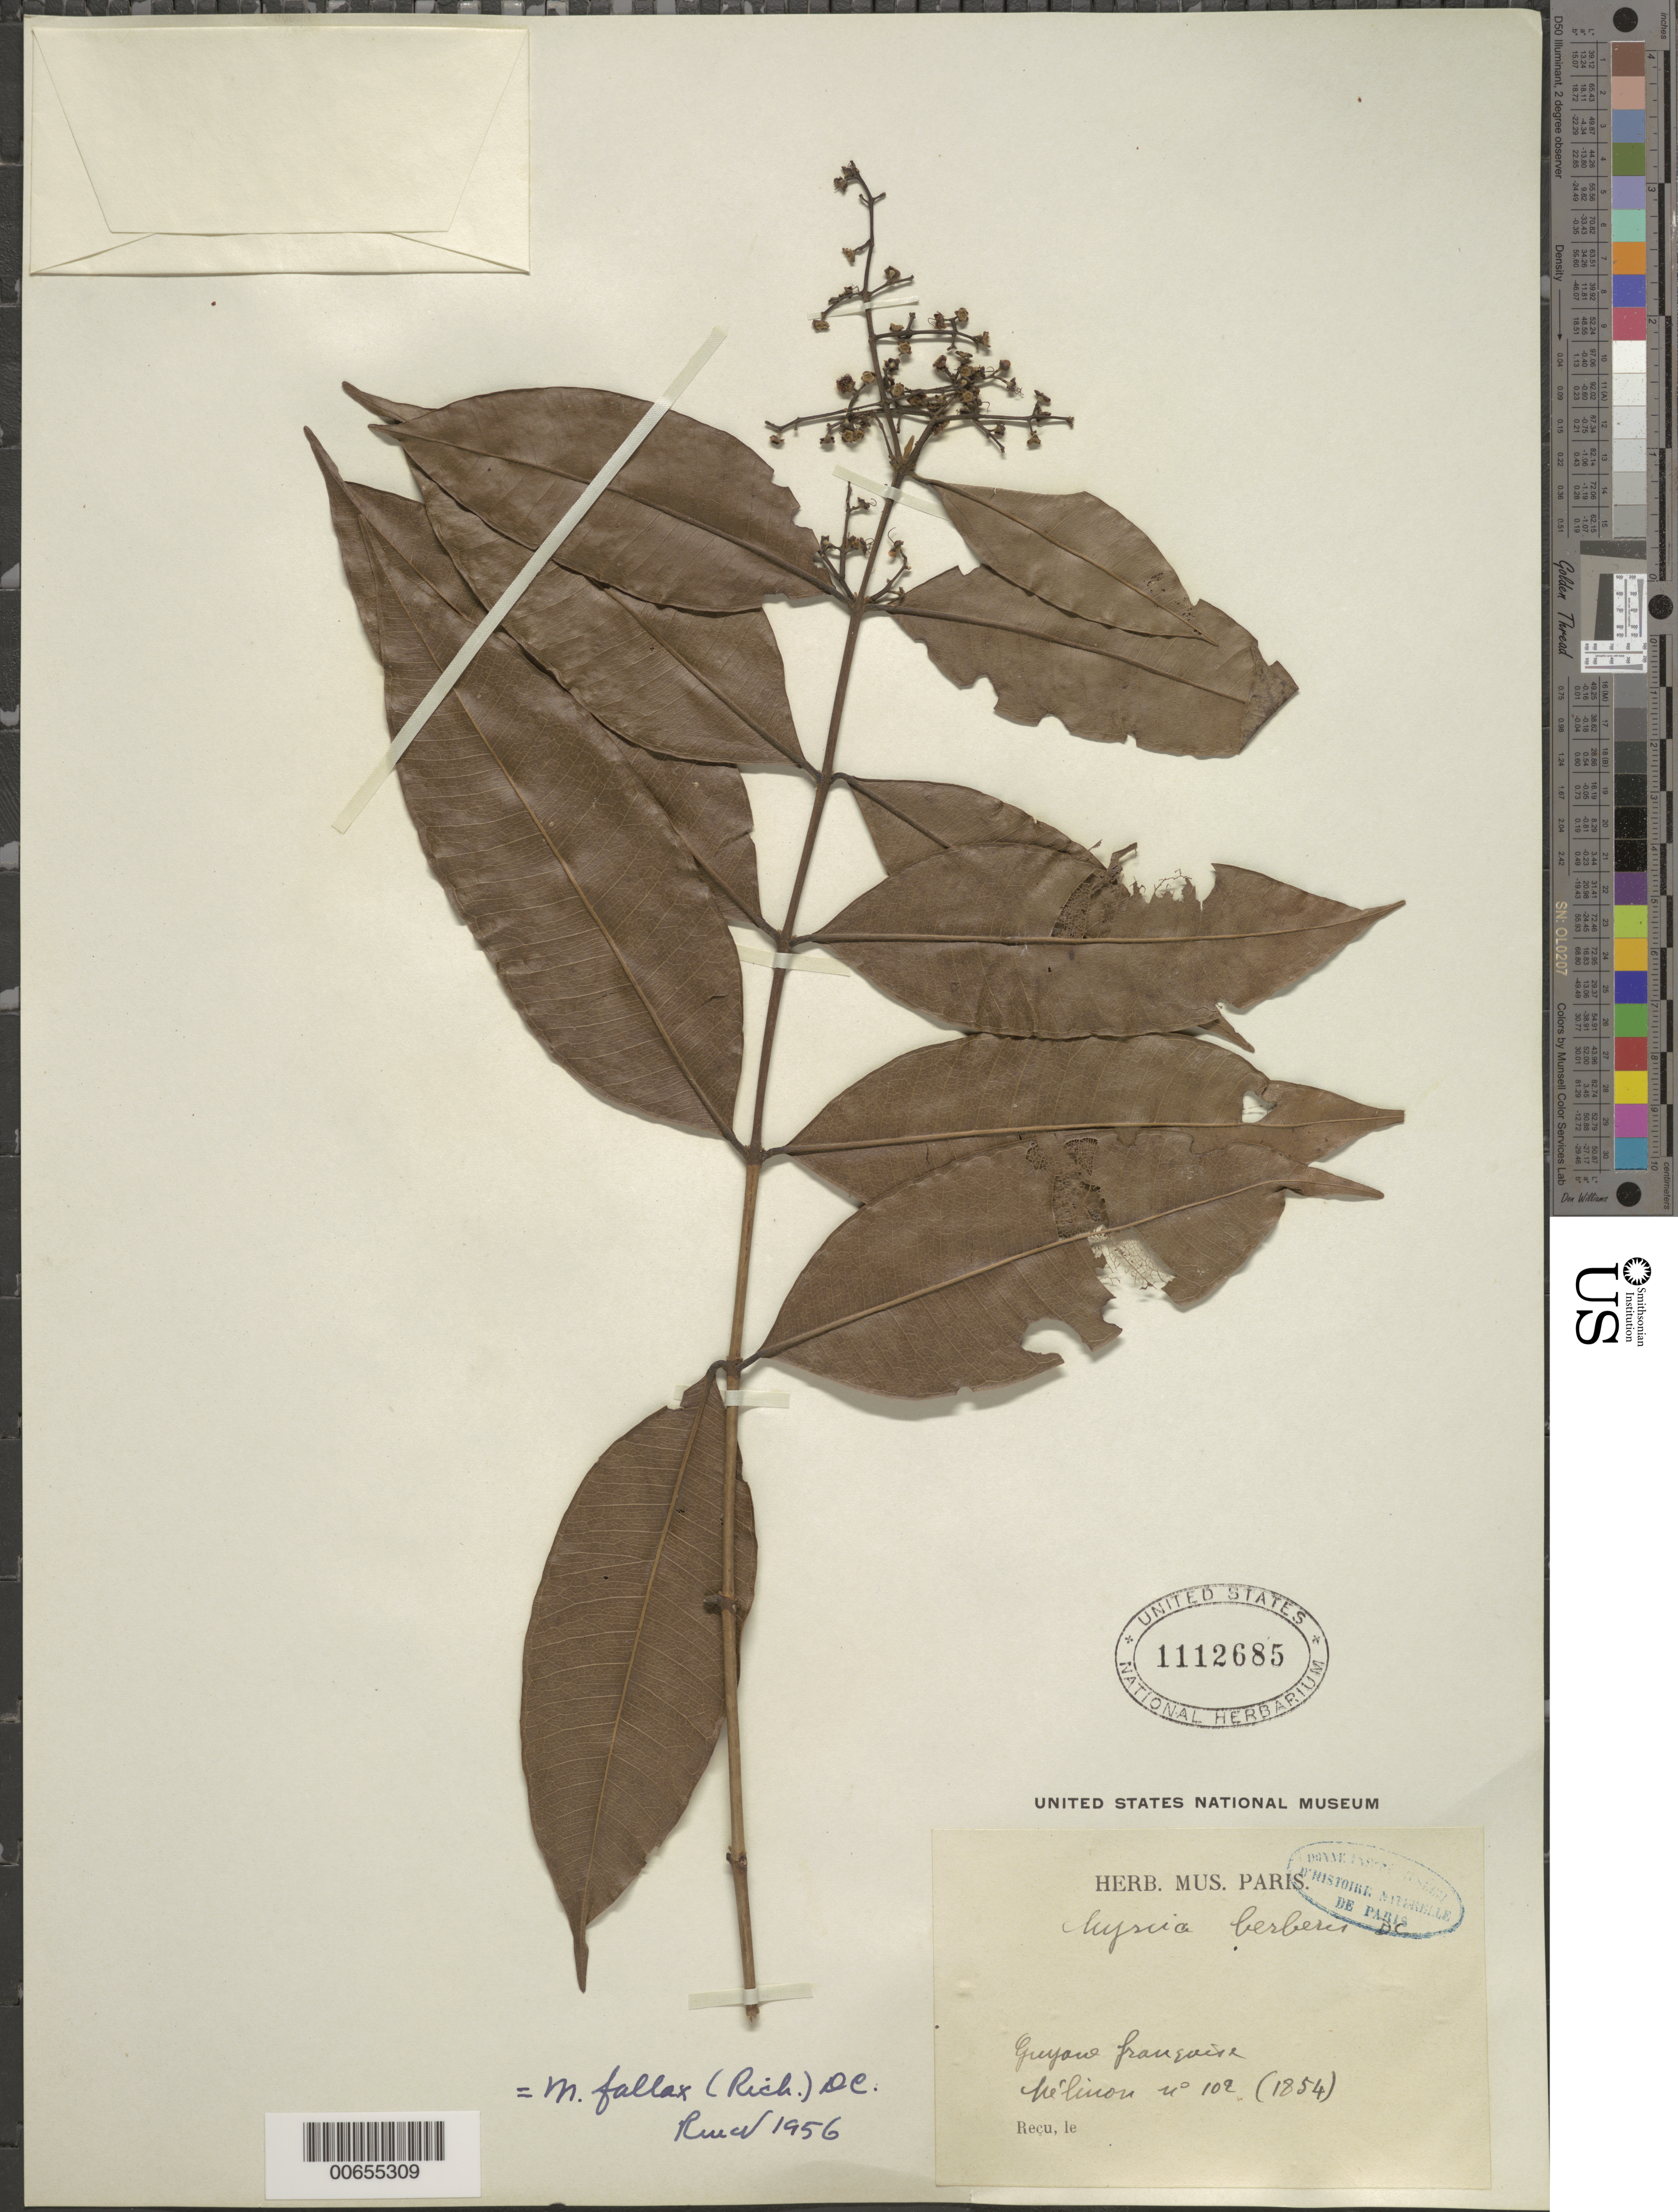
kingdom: Plantae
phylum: Tracheophyta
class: Magnoliopsida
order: Myrtales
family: Myrtaceae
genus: Myrcia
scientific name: Myrcia fallax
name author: (Rich.) DC.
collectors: -. Mélinon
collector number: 102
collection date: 1854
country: French Guiana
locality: Guyane française.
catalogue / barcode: US 1112685